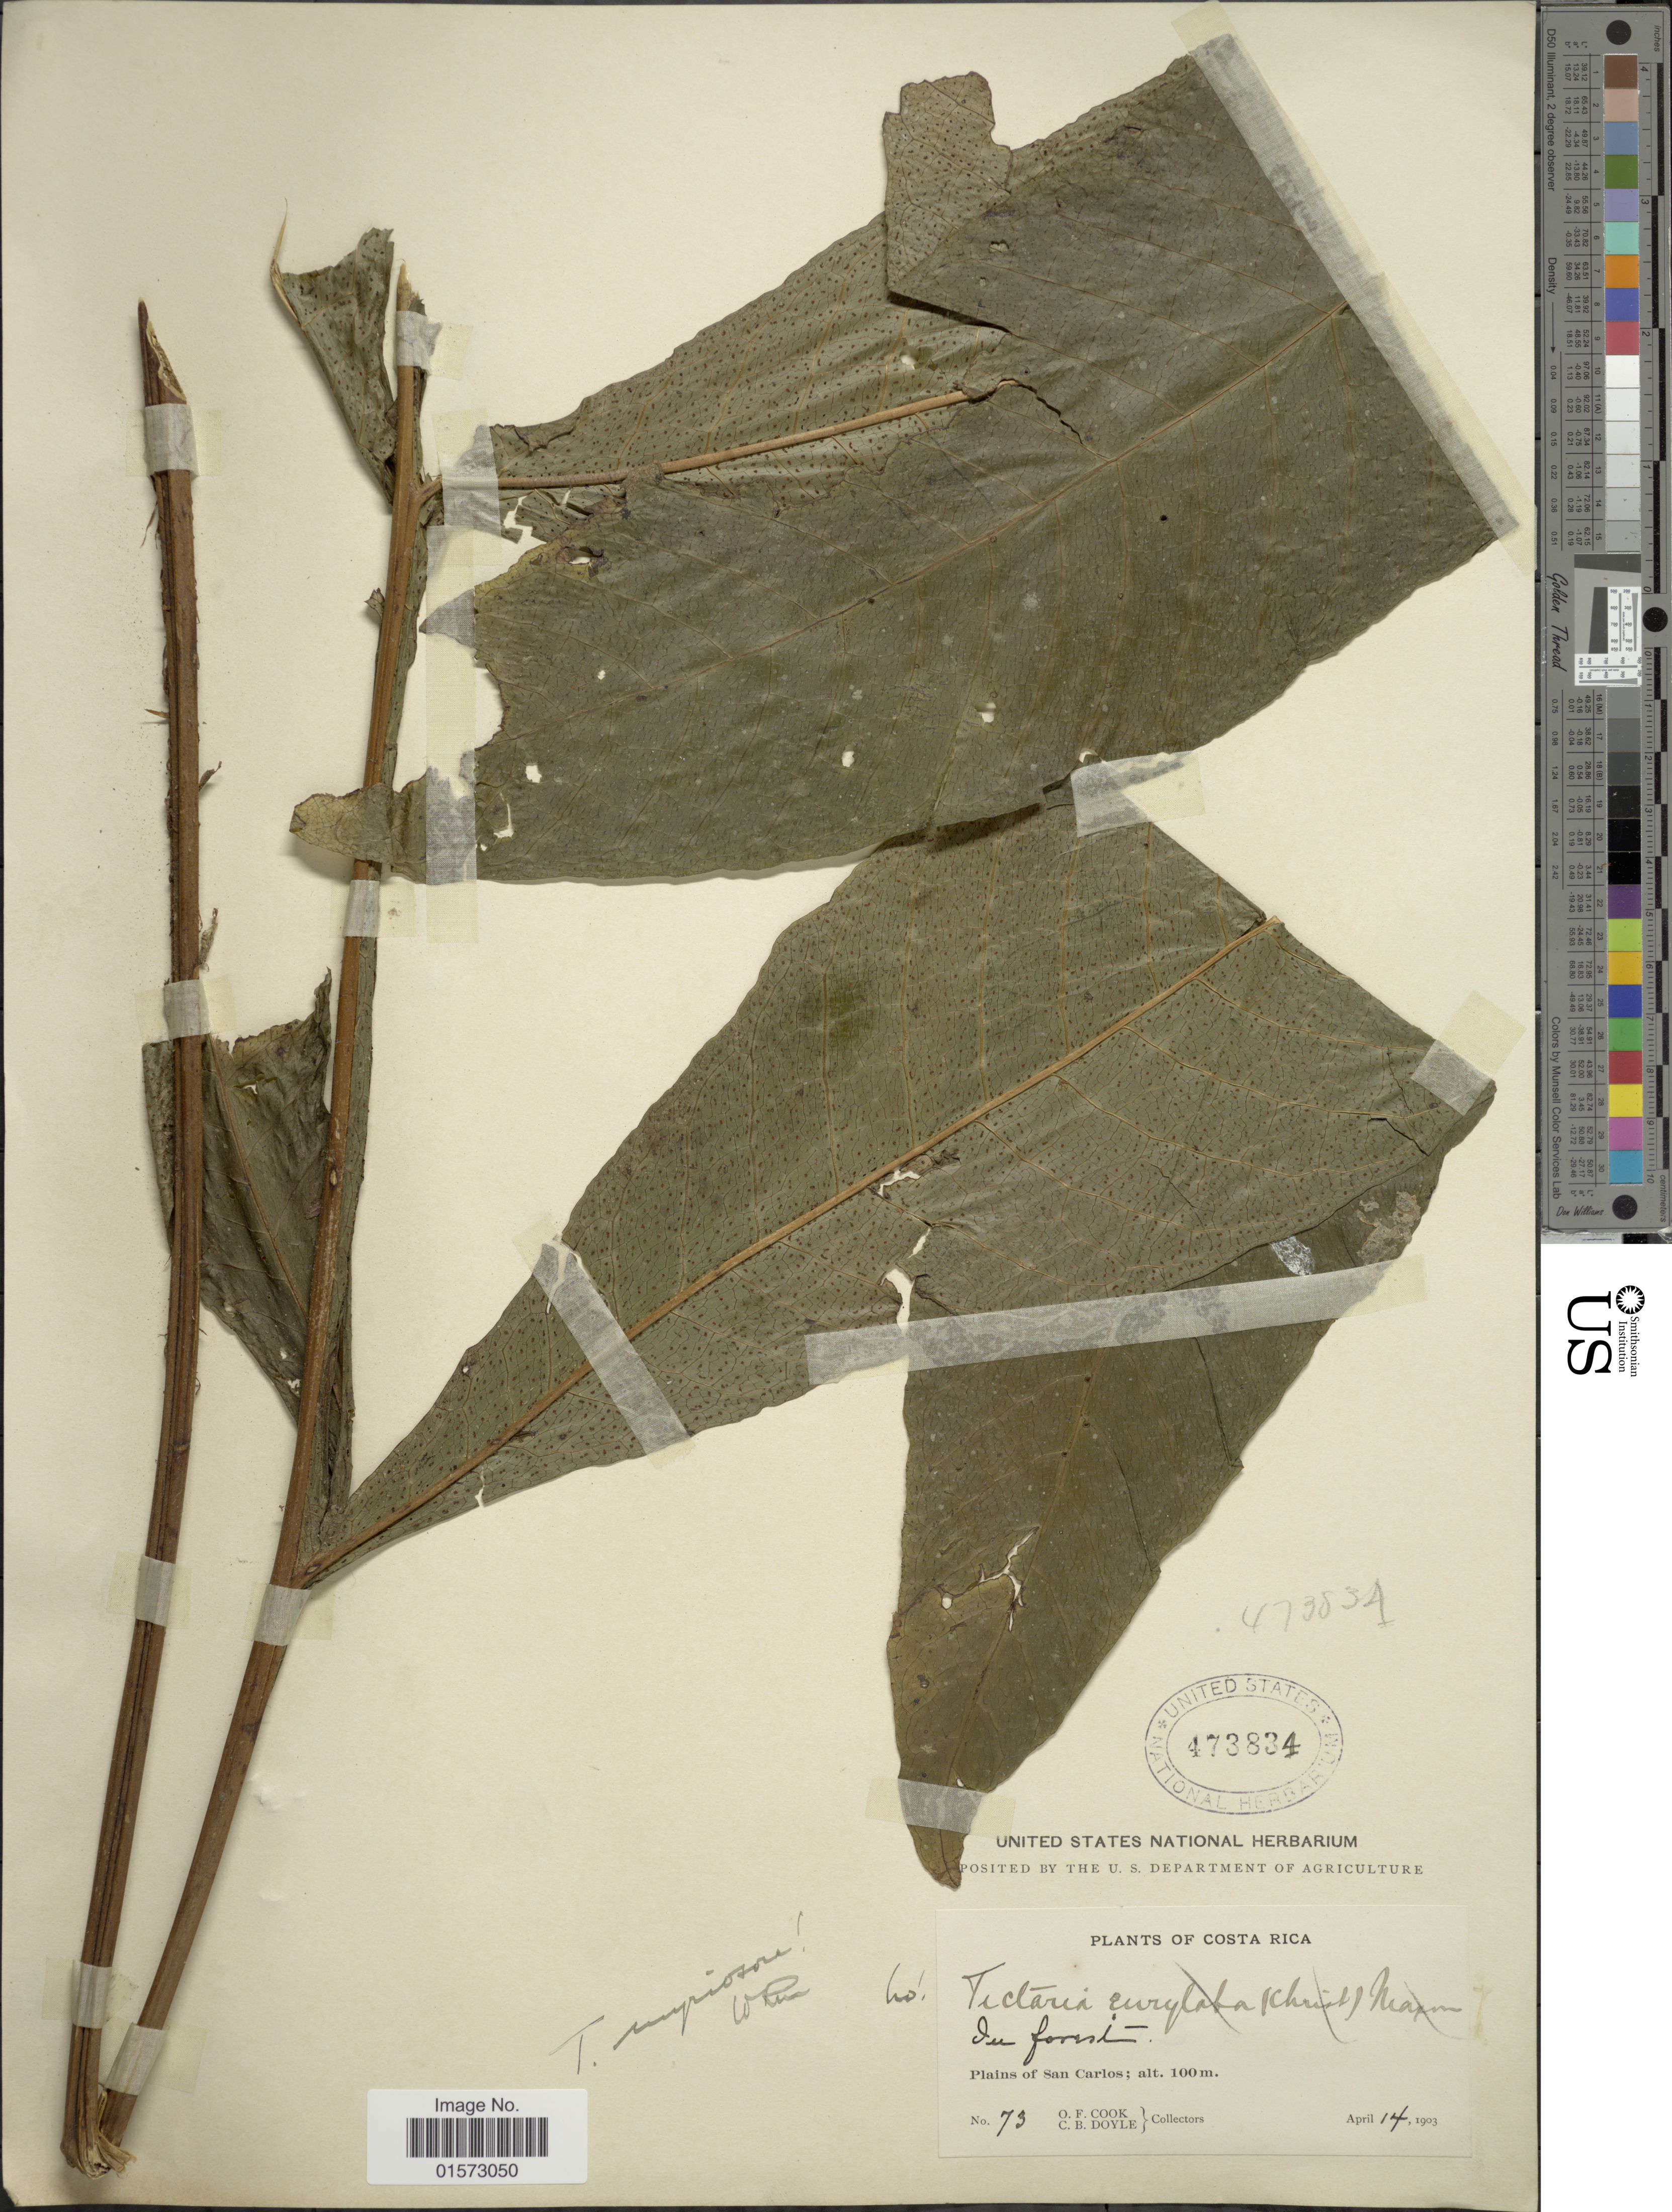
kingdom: Plantae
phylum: Tracheophyta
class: Polypodiopsida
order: Polypodiales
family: Tectariaceae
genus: Tectaria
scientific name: Tectaria draconoptera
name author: (D.C. Eaton) Copel.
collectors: O. F. Cook & C. Doyle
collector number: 73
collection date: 1903-04-14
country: Costa Rica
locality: Plains of San Carlos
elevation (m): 100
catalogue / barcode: US 473834